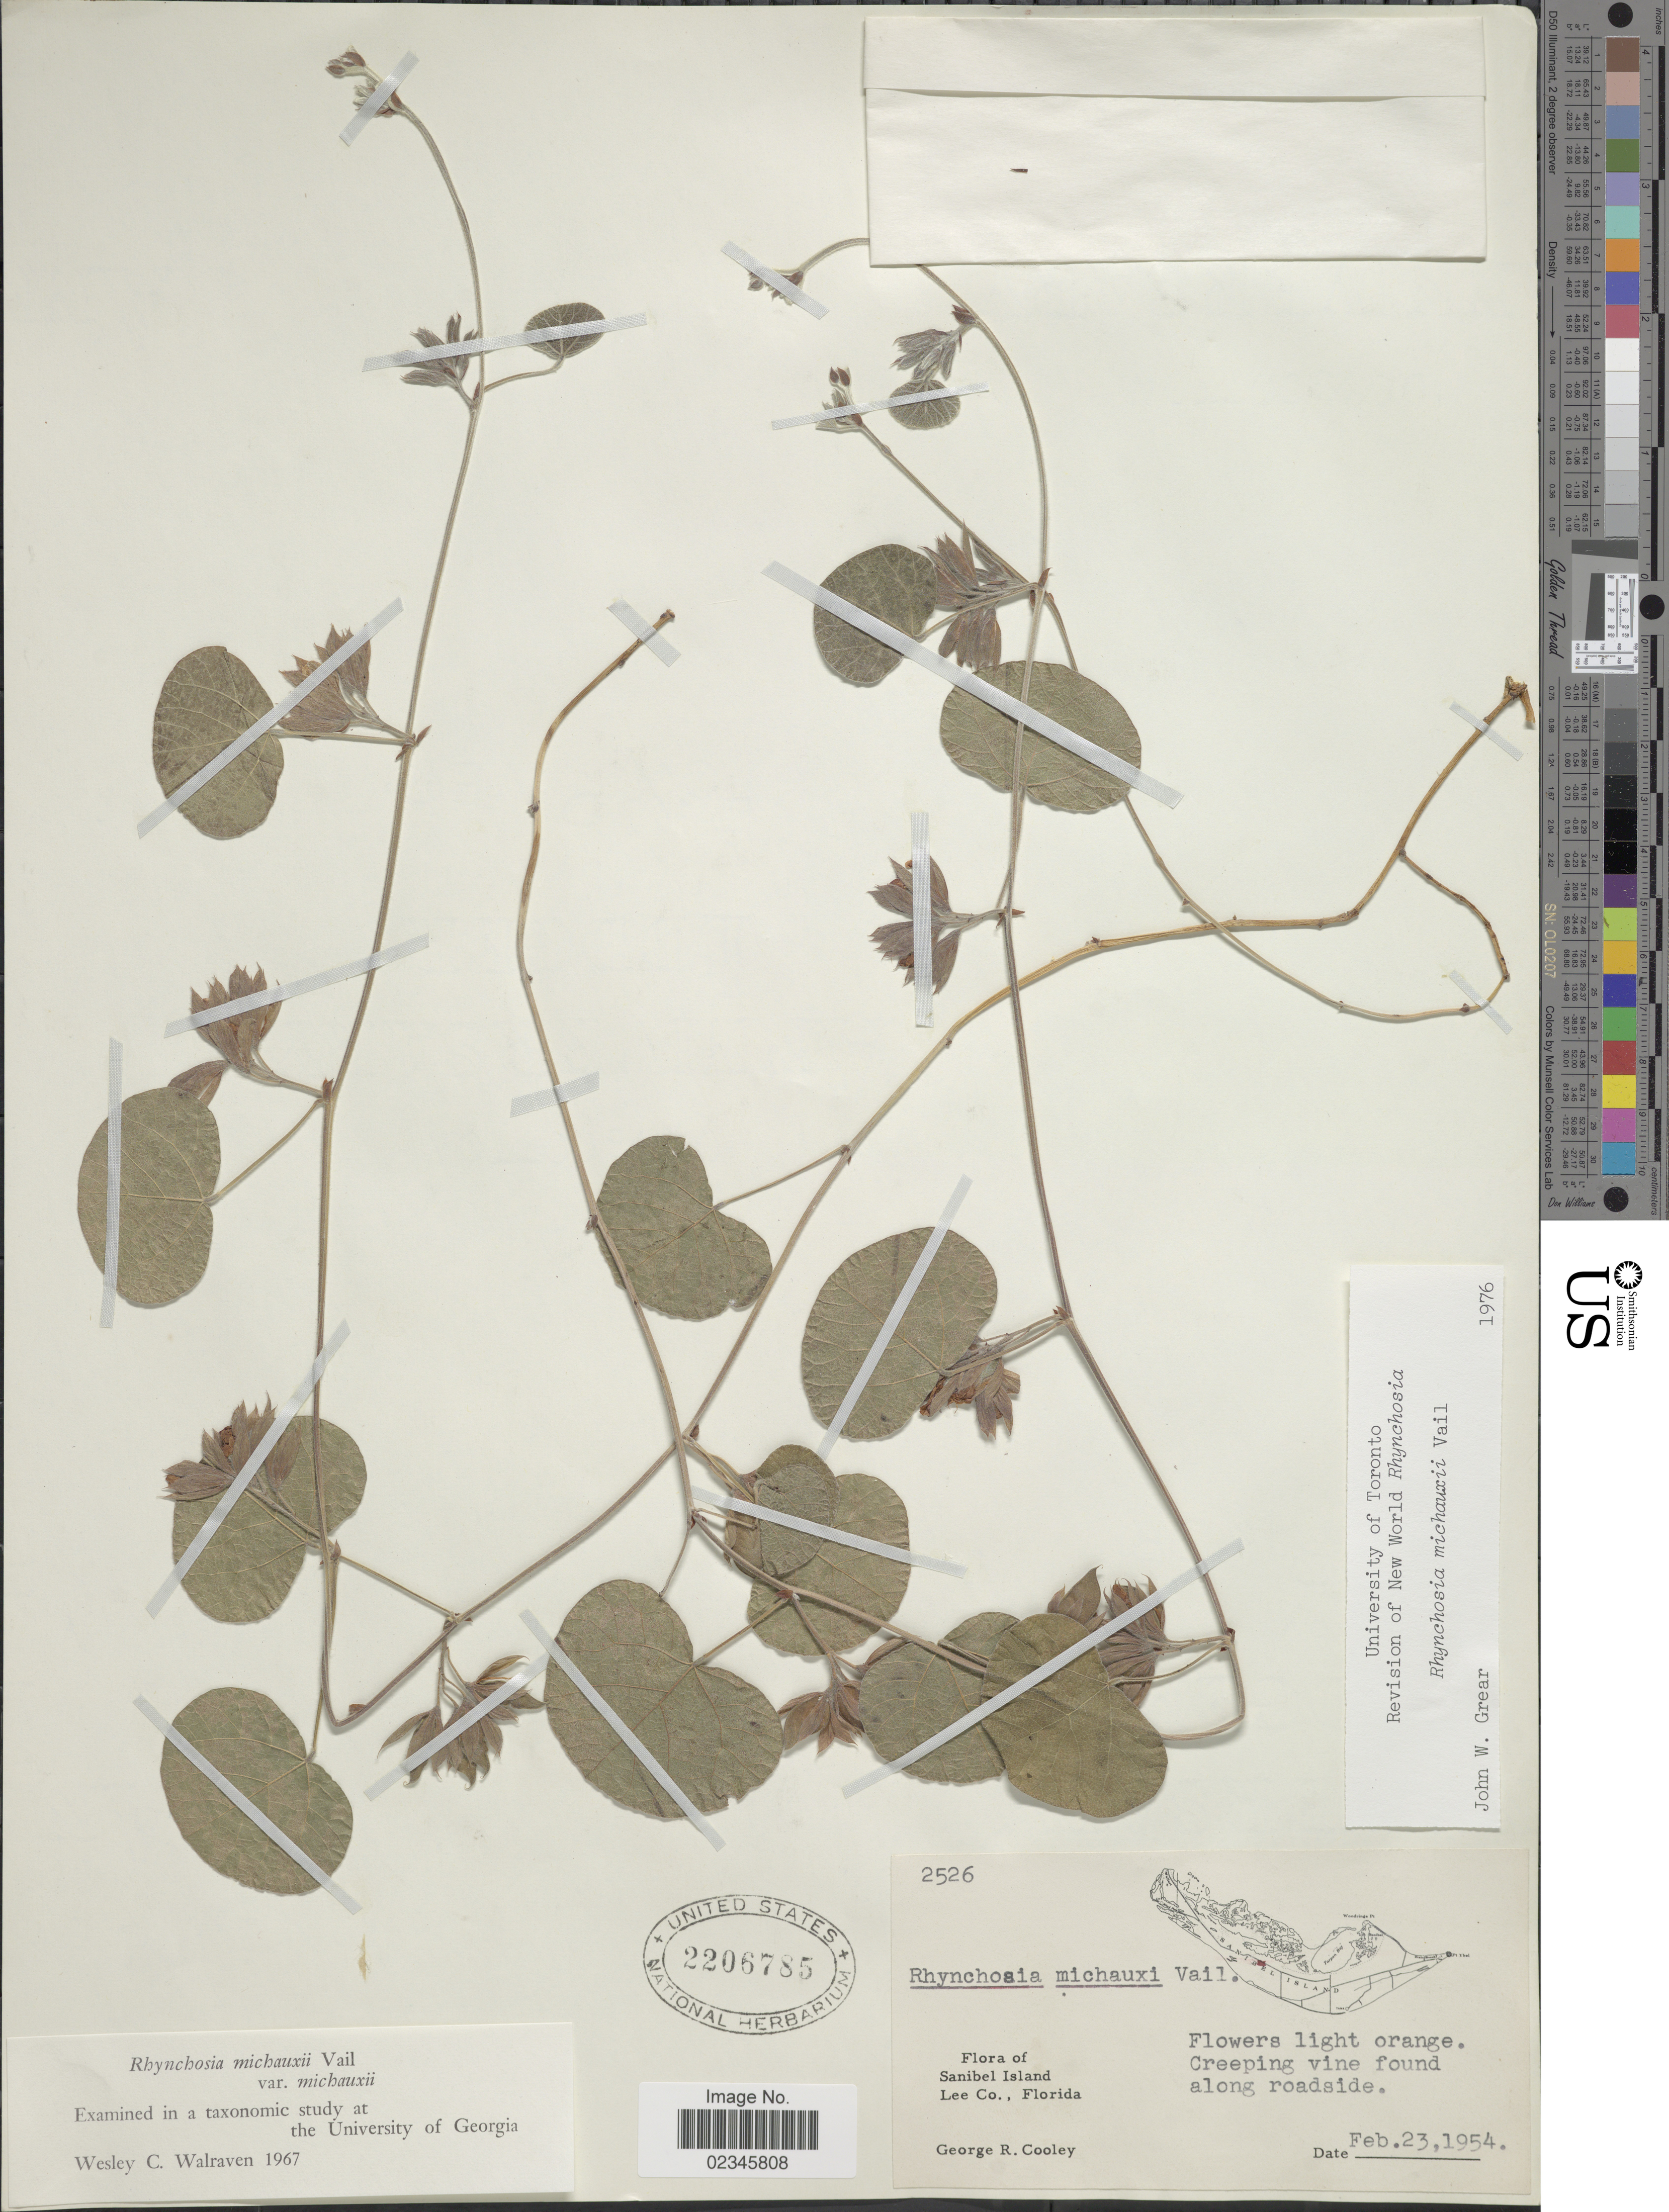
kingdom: Plantae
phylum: Tracheophyta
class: Magnoliopsida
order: Fabales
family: Fabaceae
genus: Rhynchosia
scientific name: Rhynchosia michauxii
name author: Vail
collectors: G. R. Cooley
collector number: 2526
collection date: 1954-02-23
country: United States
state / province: Florida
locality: Sanibel Island, Lee Co., along roadside.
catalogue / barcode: US 2206785